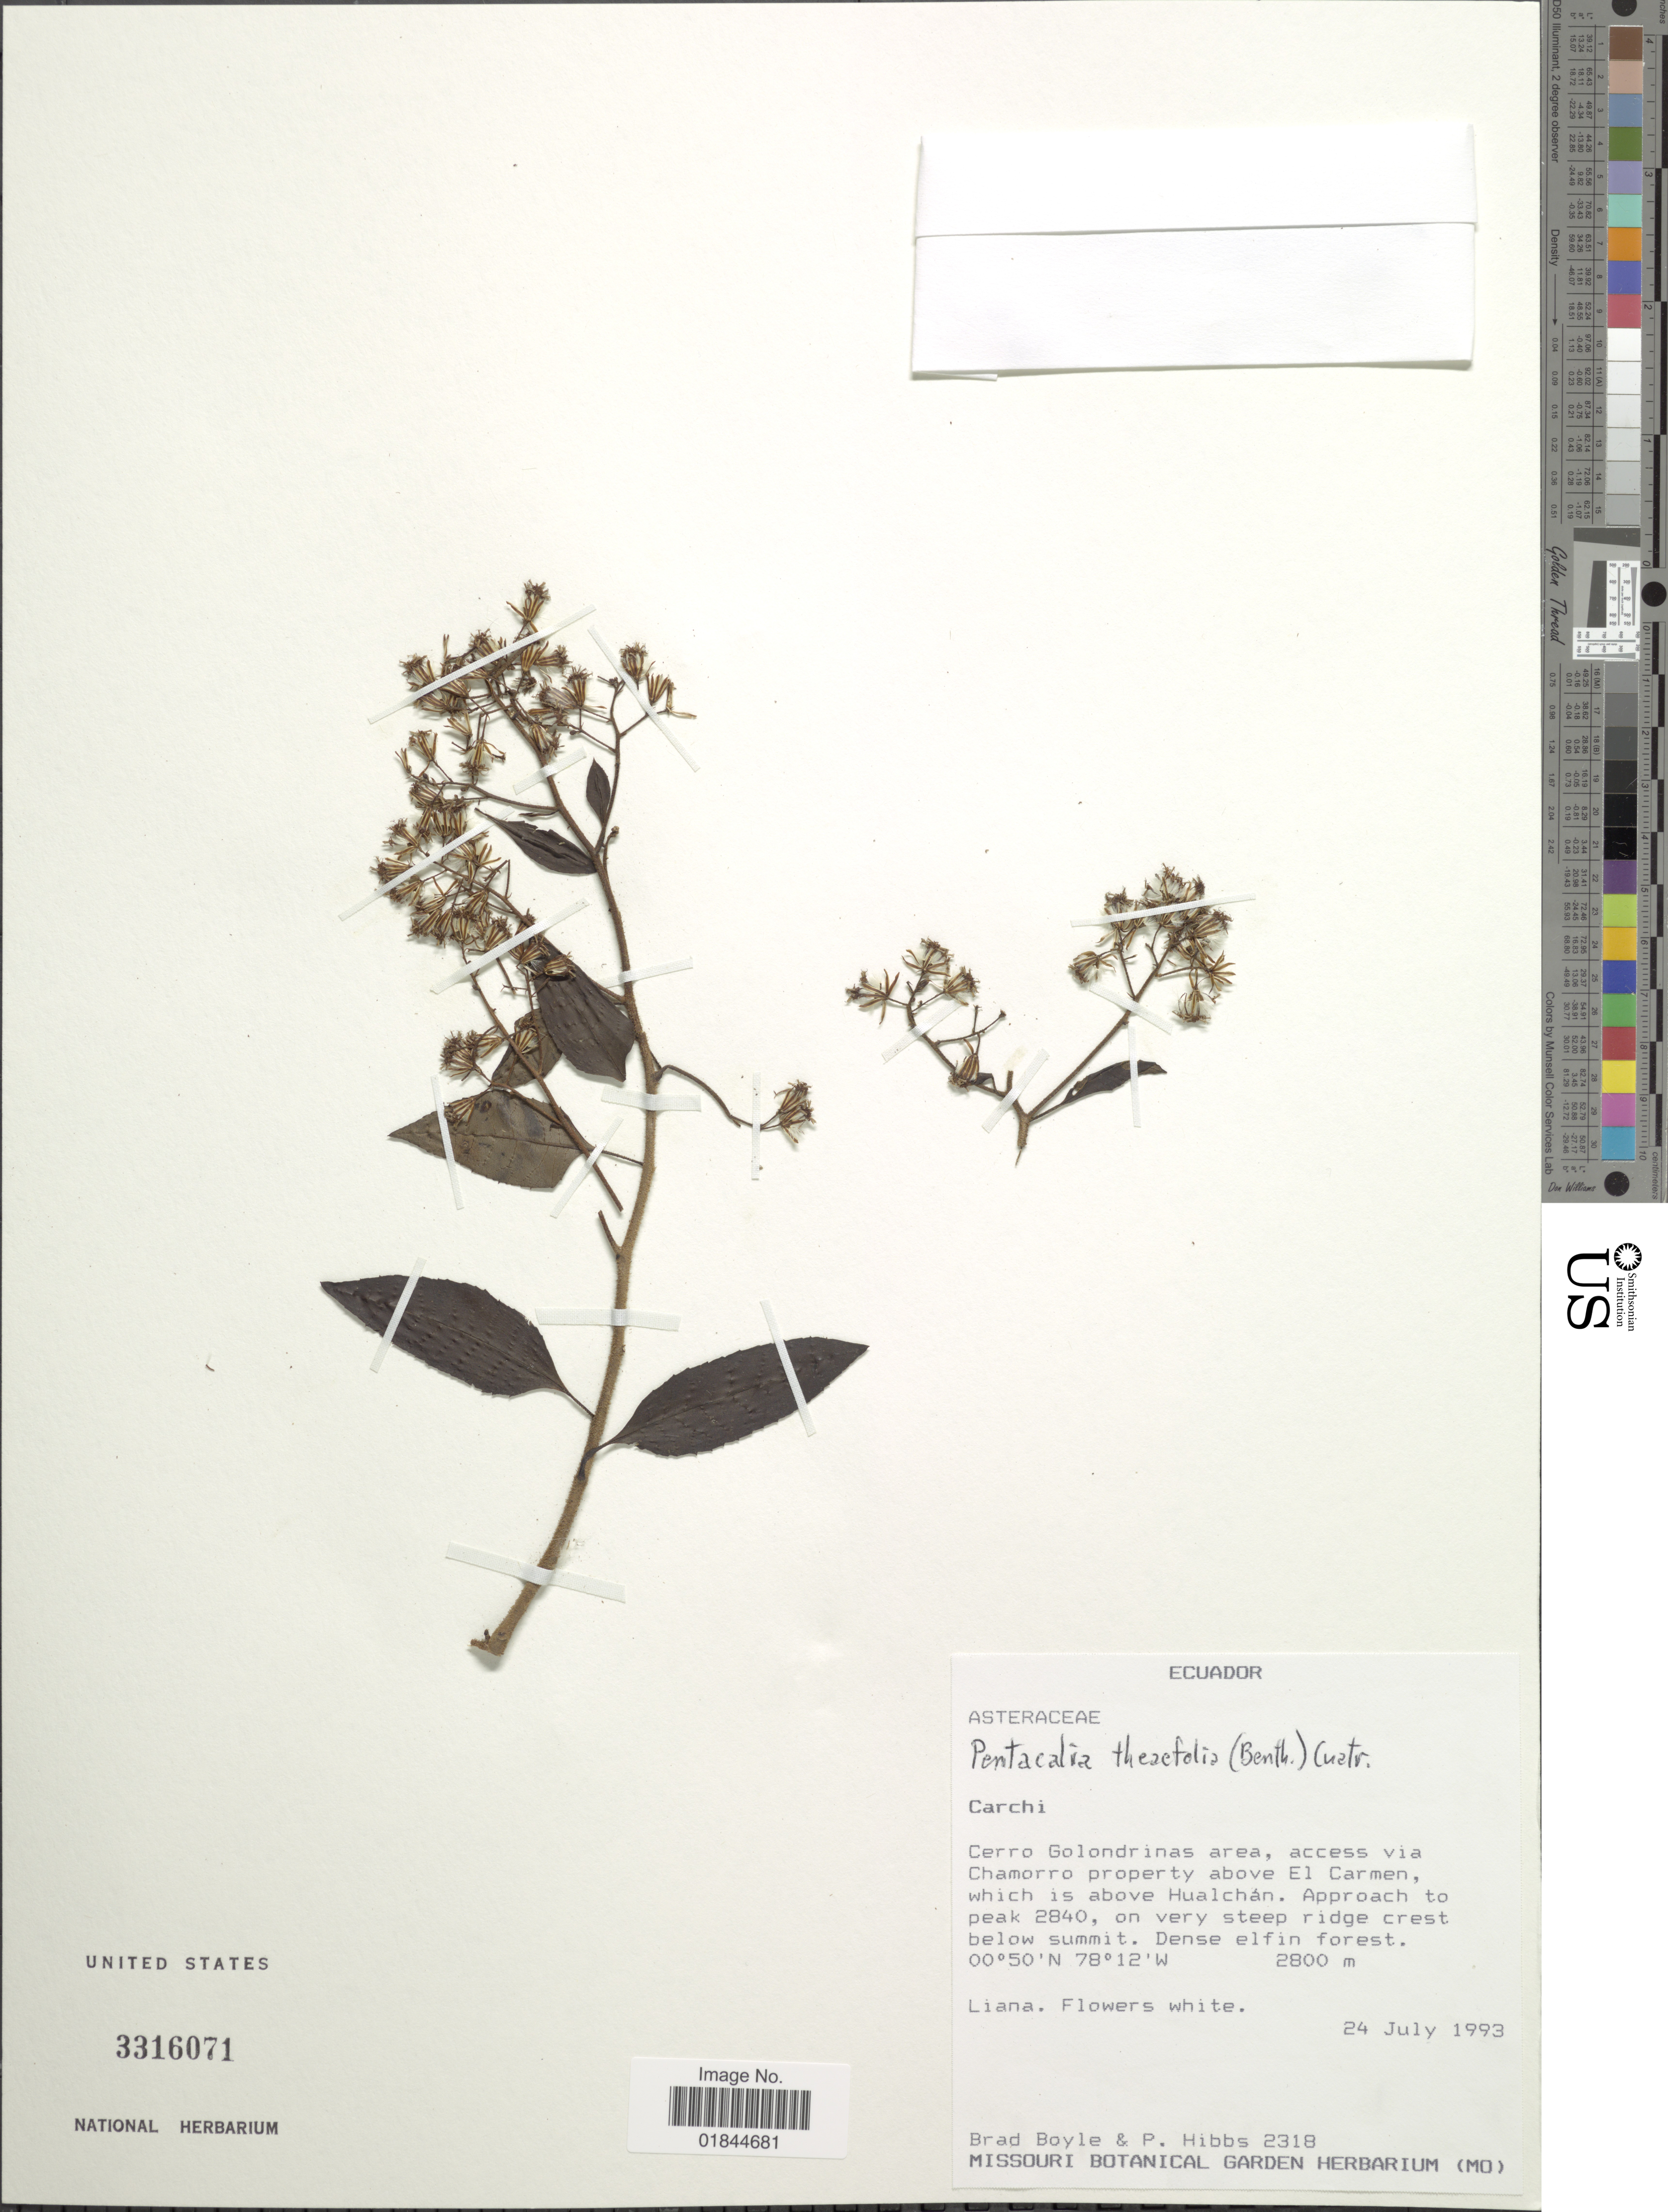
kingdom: Plantae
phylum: Tracheophyta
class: Magnoliopsida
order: Asterales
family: Asteraceae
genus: Pentacalia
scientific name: Pentacalia theifolia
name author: (Benth.) Cuatrec.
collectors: B. Boyle & P. Hibbs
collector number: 2318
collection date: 1993-07-24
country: Ecuador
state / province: Carchi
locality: Cerro Golondrinas area, acces via Chamorro property above El Carmen, which is above Hualchan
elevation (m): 2800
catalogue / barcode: US 3316071